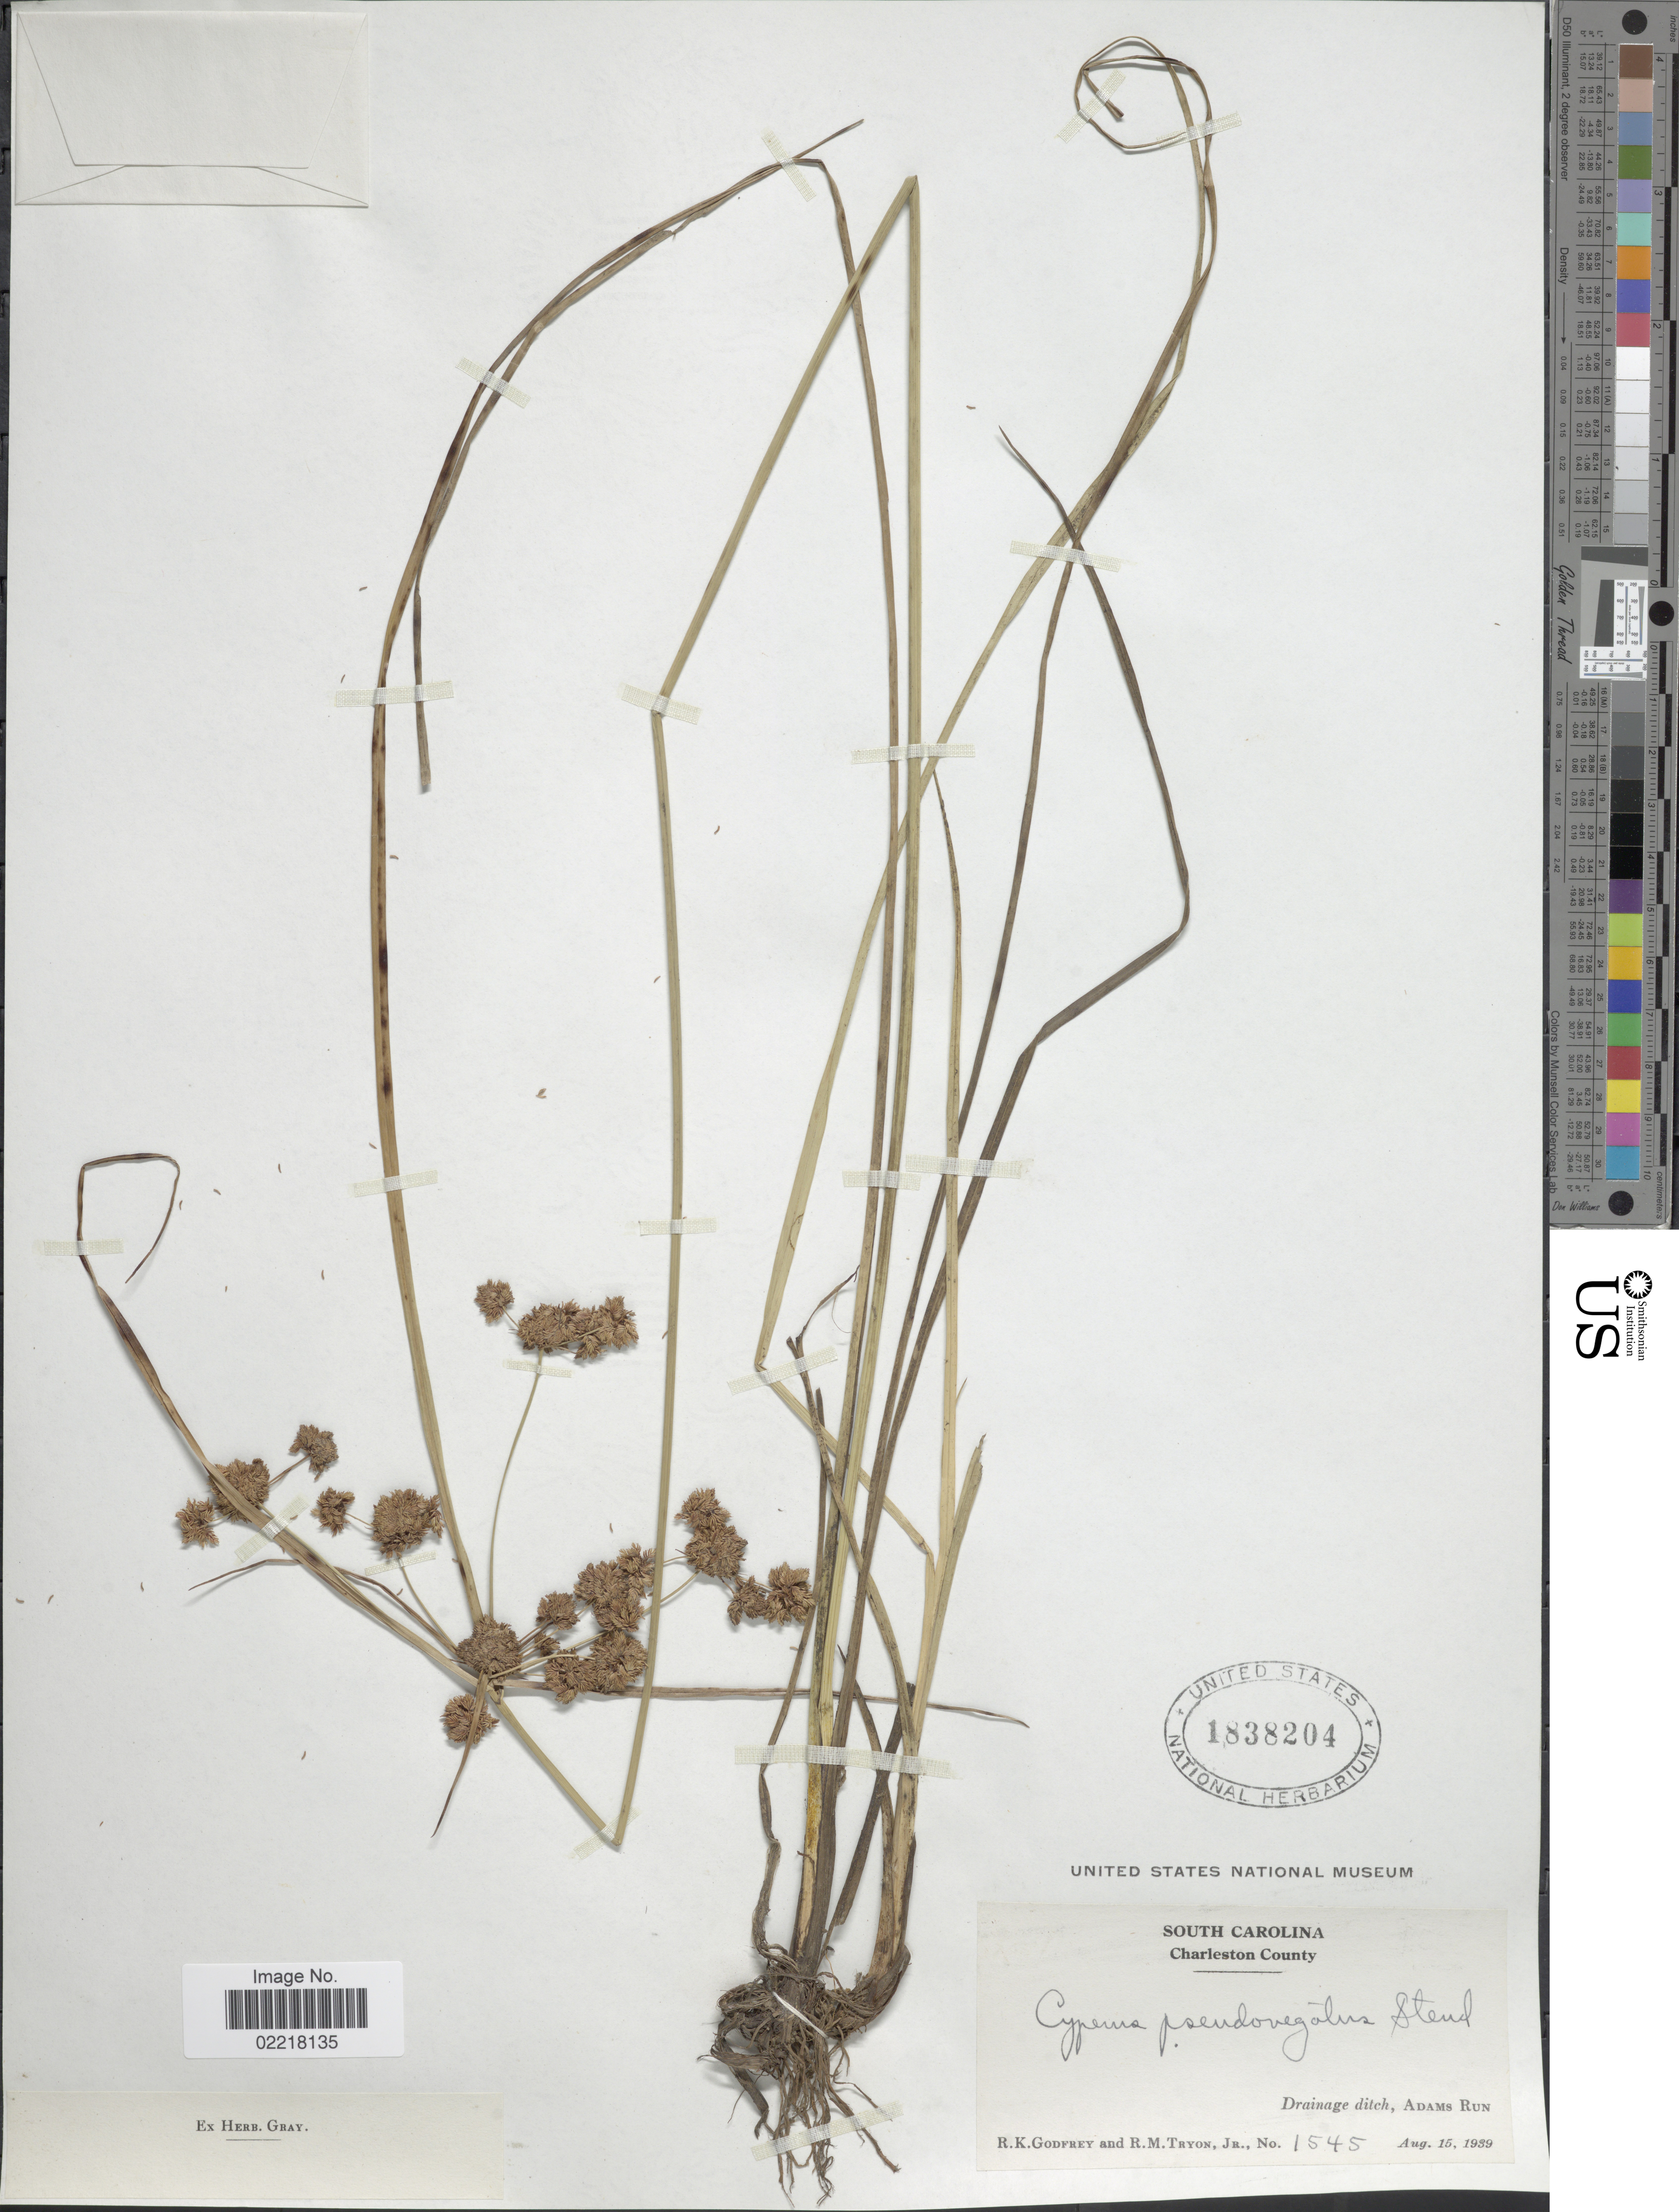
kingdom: Plantae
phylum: Tracheophyta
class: Liliopsida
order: Poales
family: Cyperaceae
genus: Cyperus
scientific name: Cyperus pseudovegetus Steud.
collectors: R. K. Godfrey & R. M. Tryon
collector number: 1545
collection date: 1939-08-15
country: United States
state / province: South Carolina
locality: Charleston County. Drainage ditch, Adams Run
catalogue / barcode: US 1838204